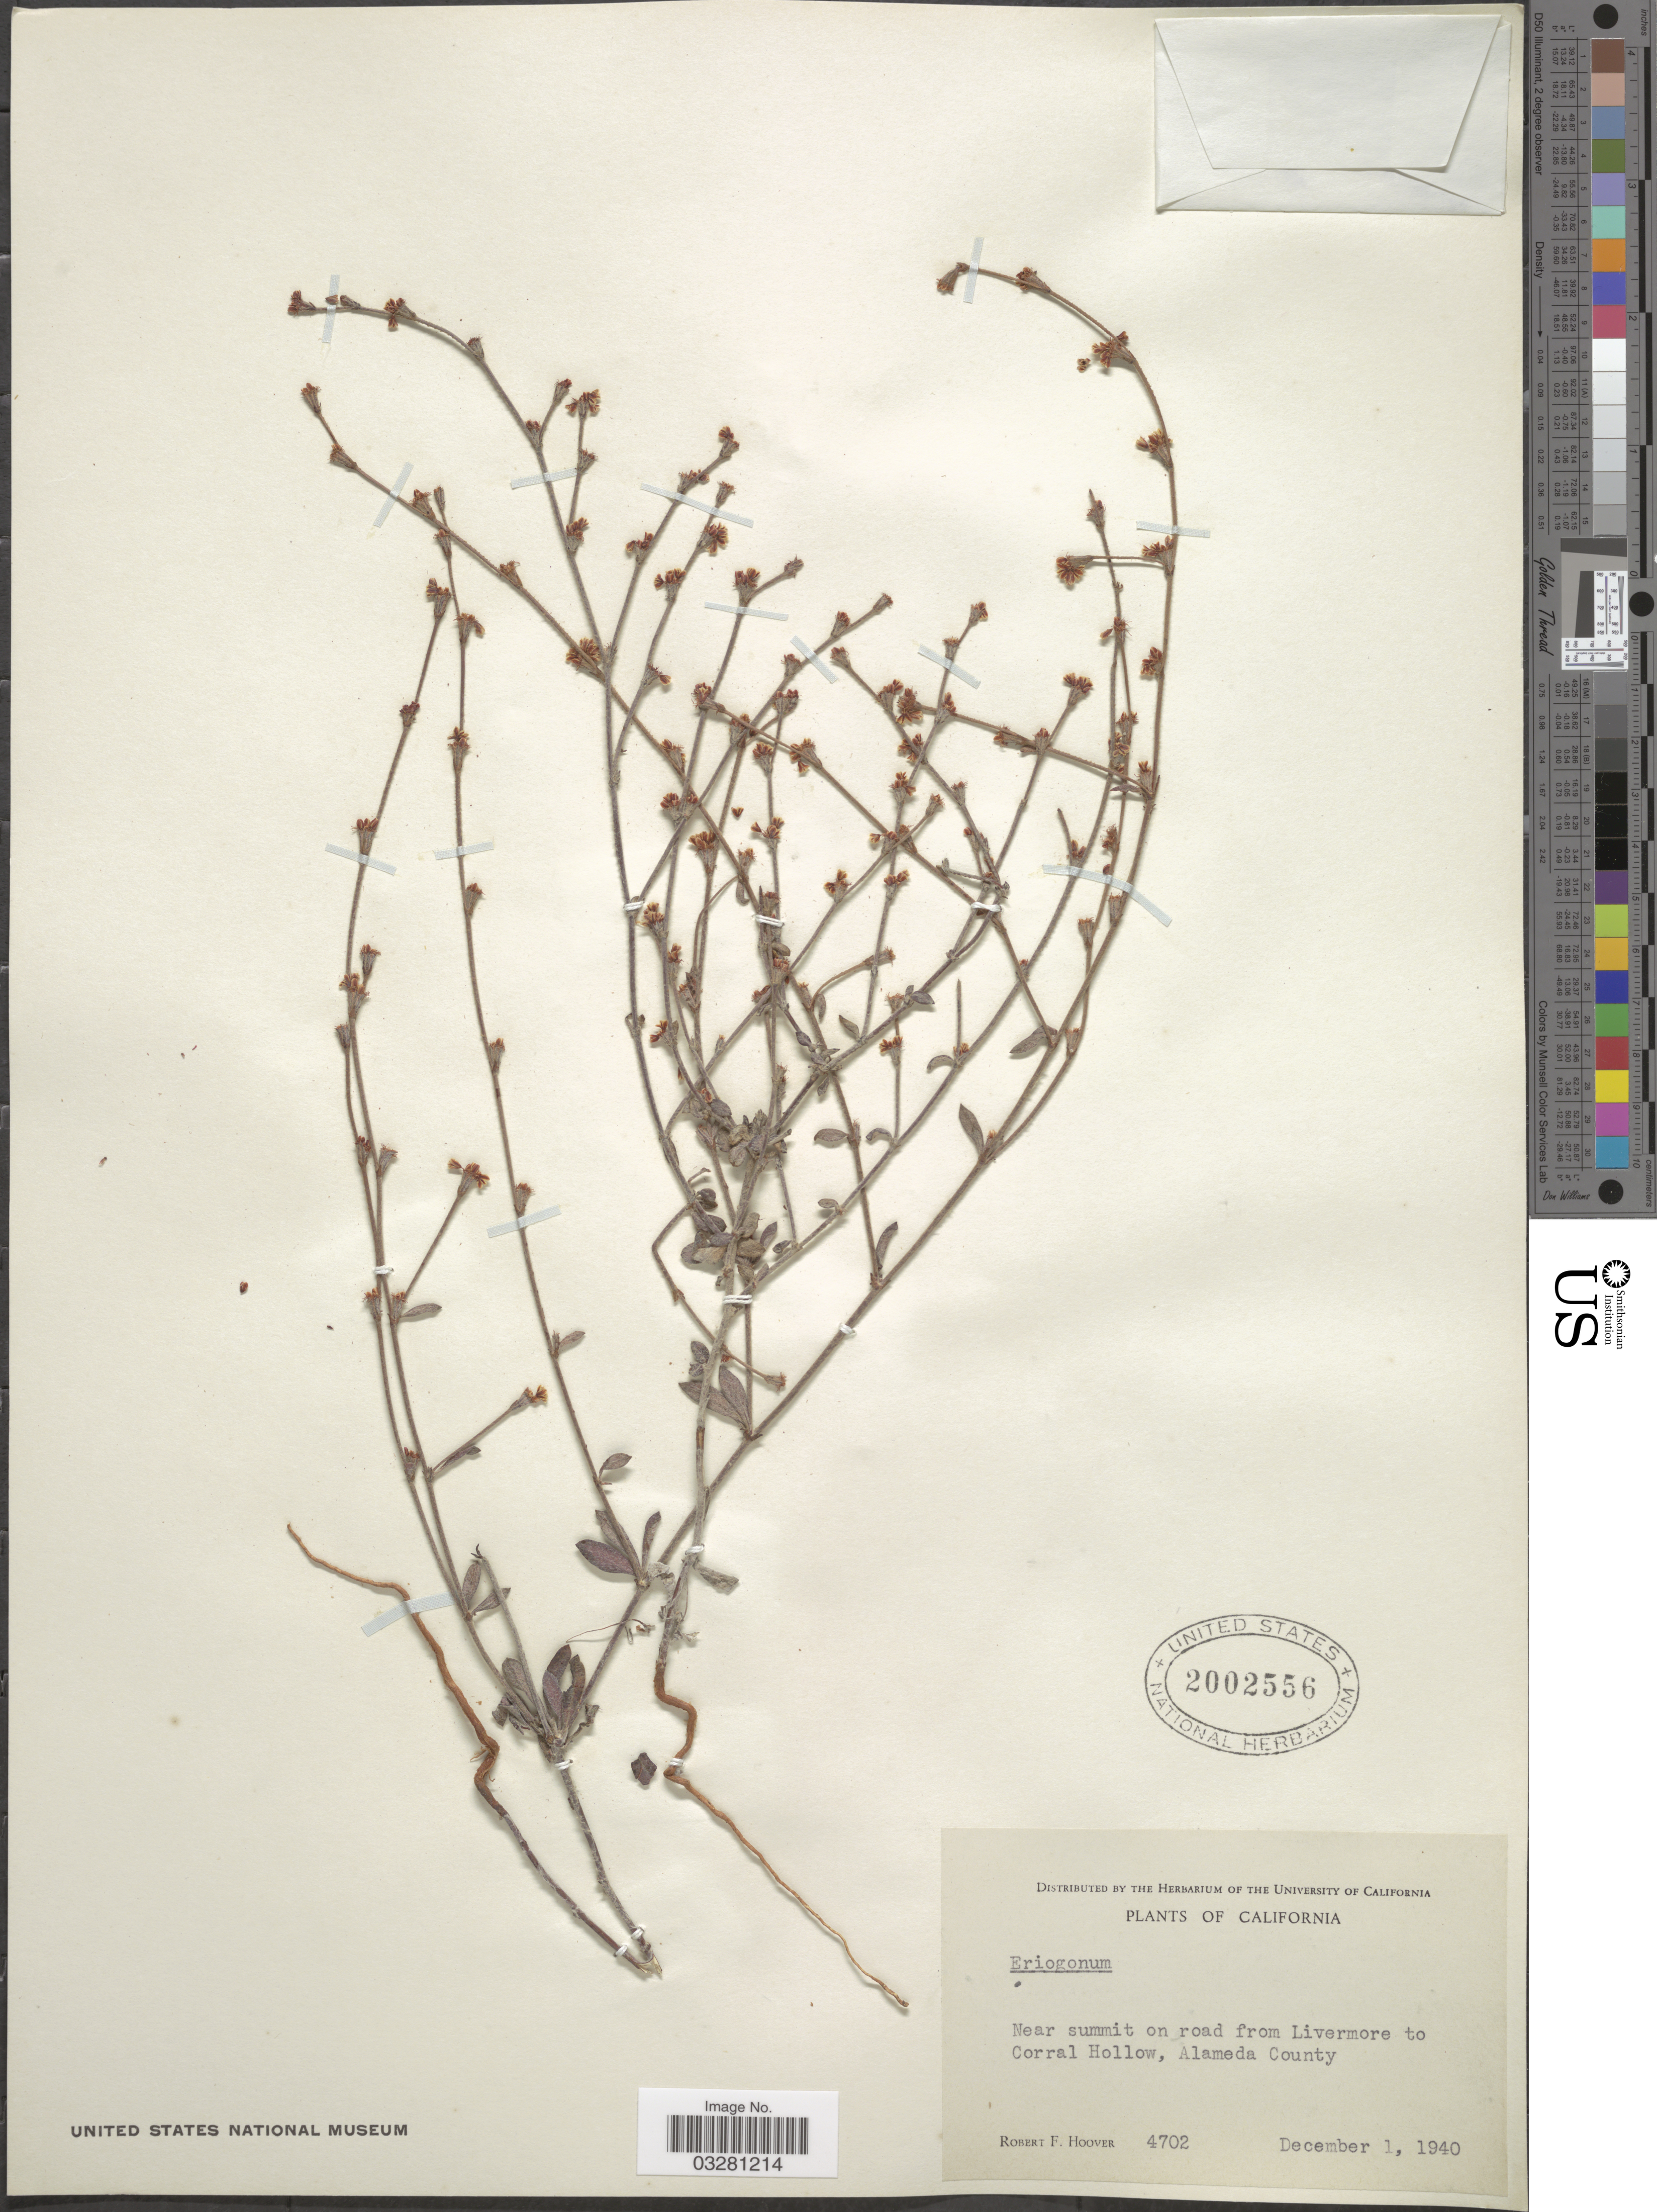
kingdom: Plantae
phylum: Tracheophyta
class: Magnoliopsida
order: Caryophyllales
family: Polygonaceae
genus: Eriogonum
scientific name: Eriogonum truncatum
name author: Torr. & A. Gray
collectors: R. F. Hoover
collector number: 4702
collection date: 1940-12-01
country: United States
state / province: California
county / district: Alameda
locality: Near summit on road from Livermore to Corral Hollow, Alameda County.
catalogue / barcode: US 2002556